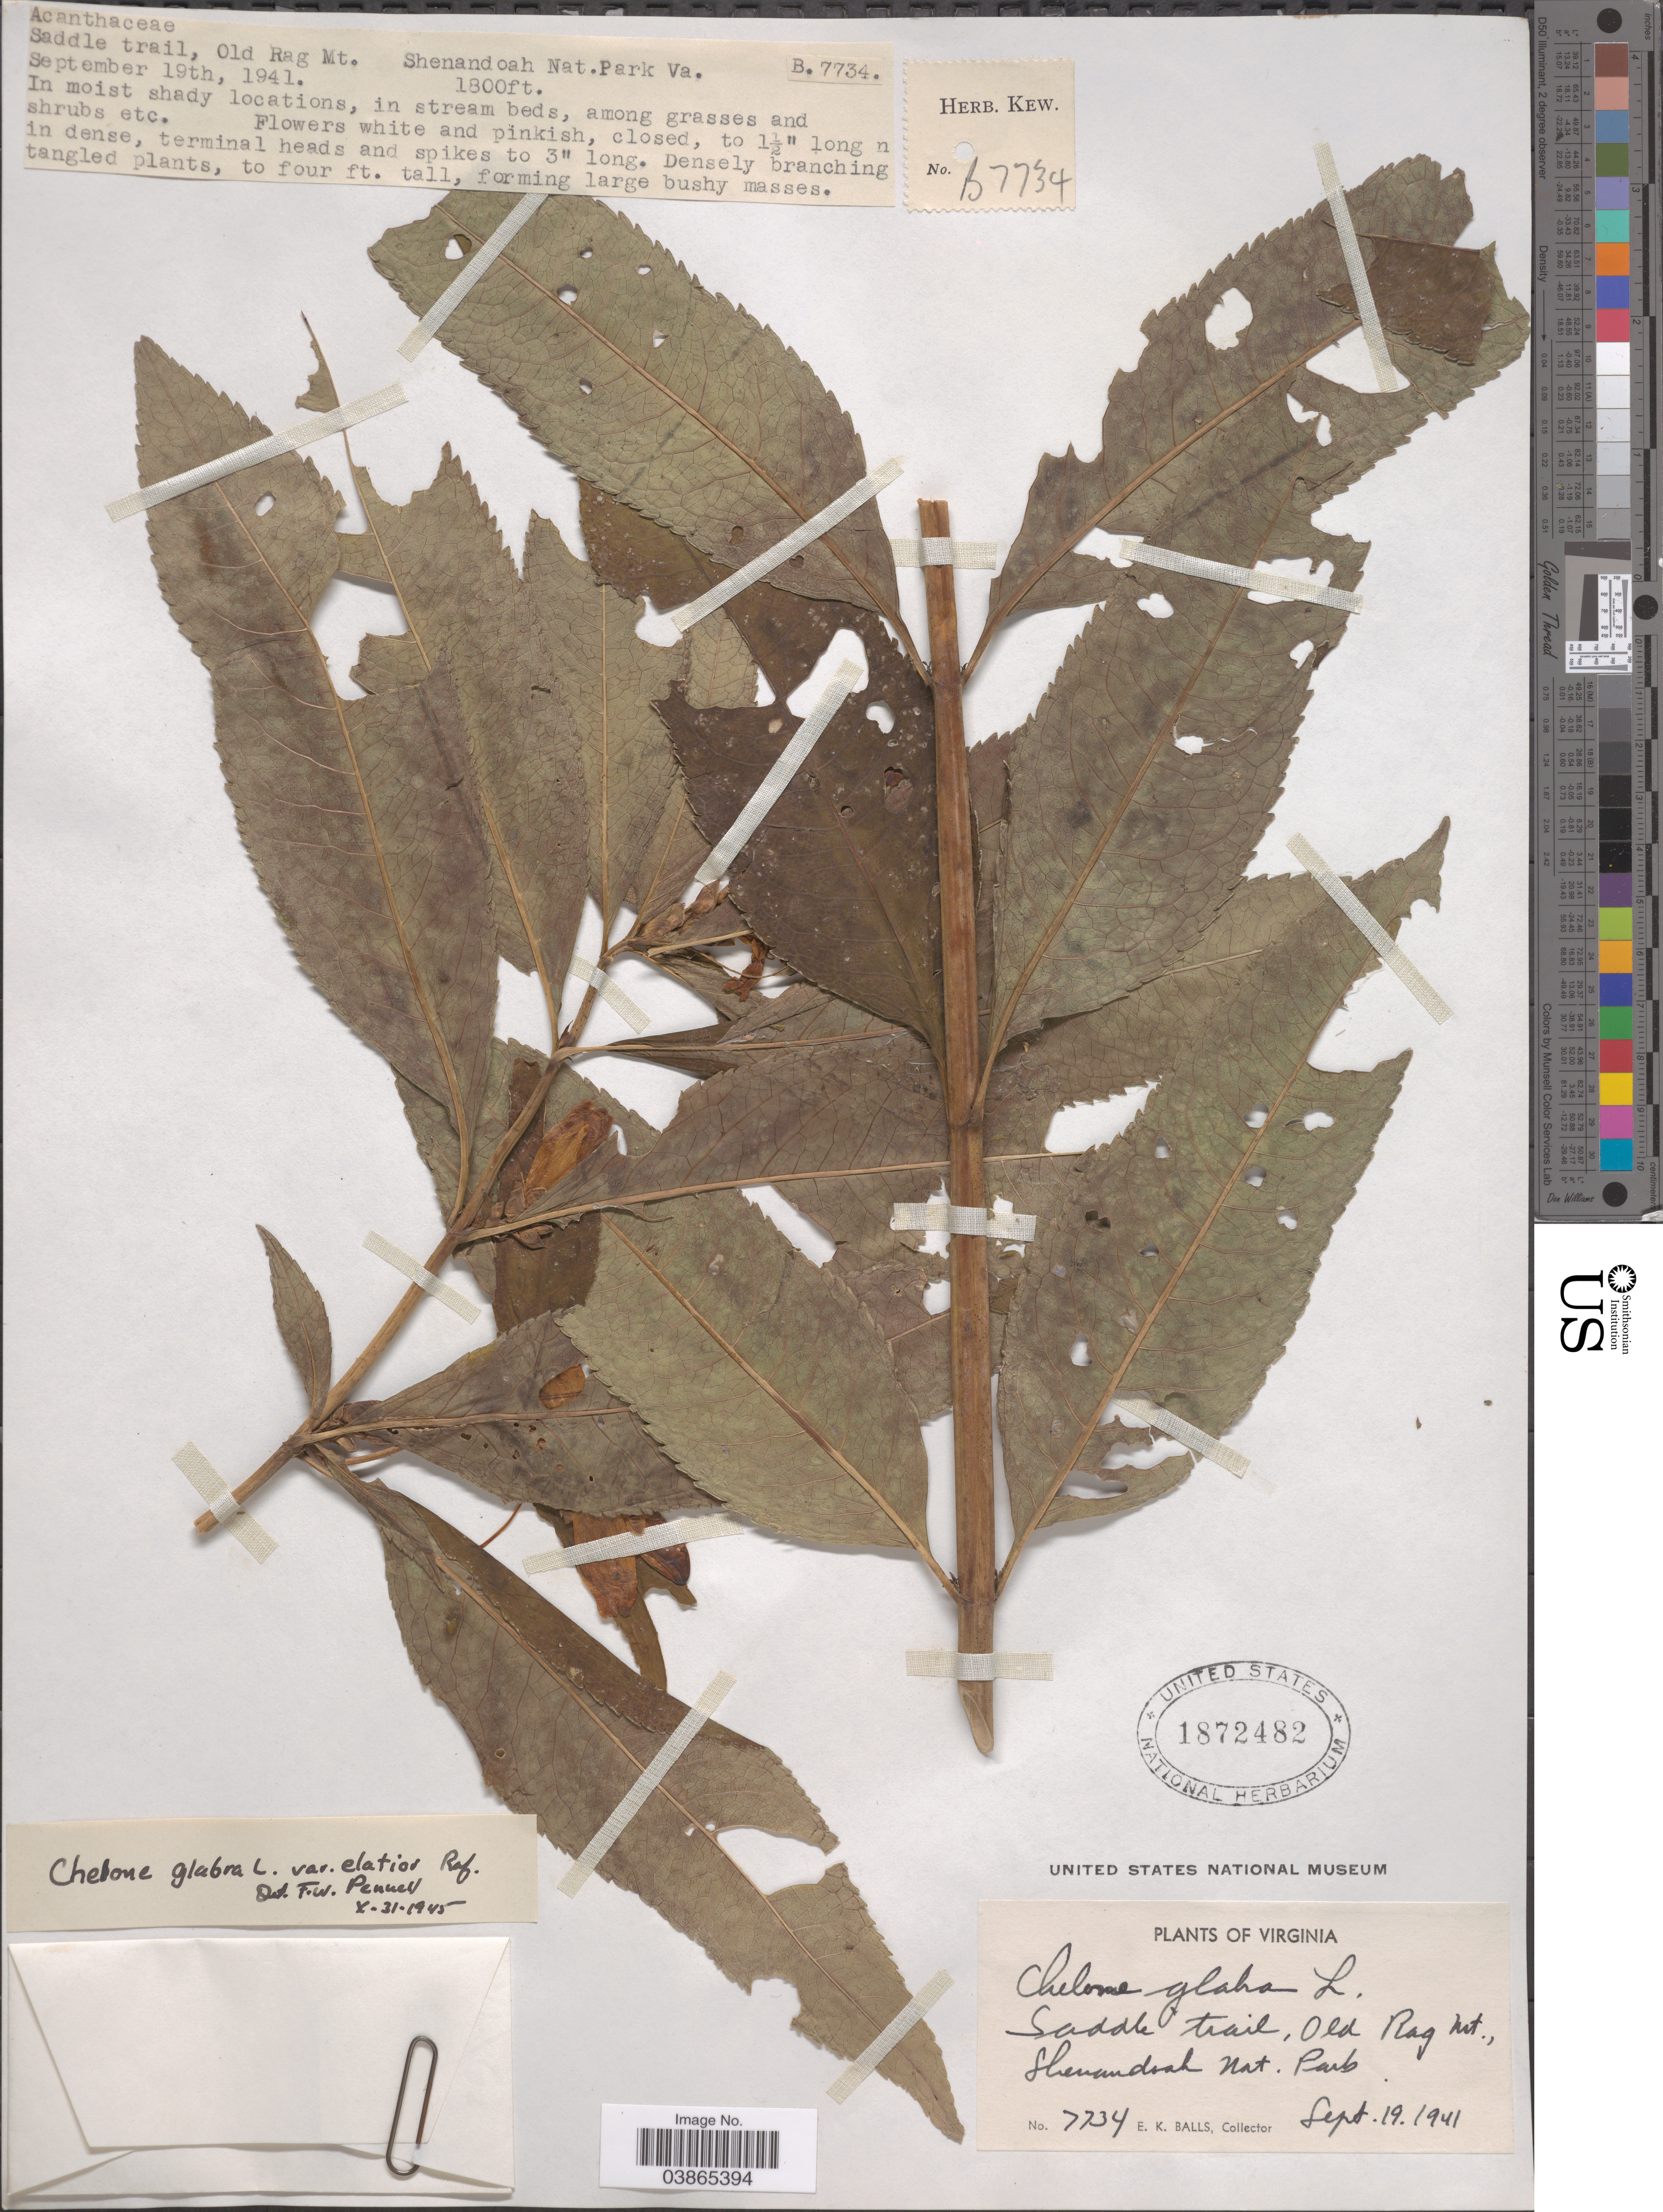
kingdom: Plantae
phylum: Tracheophyta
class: Magnoliopsida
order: Lamiales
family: Plantaginaceae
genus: Chelone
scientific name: Chelone glabra var. elatior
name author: Raf.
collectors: E. K. Balls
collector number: B7734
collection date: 1941-09-19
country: United States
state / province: Virginia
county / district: Madison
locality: Saddle trail, Old Rag Mt., Shenadoah Nat. Park.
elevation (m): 549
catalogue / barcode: US 1872482